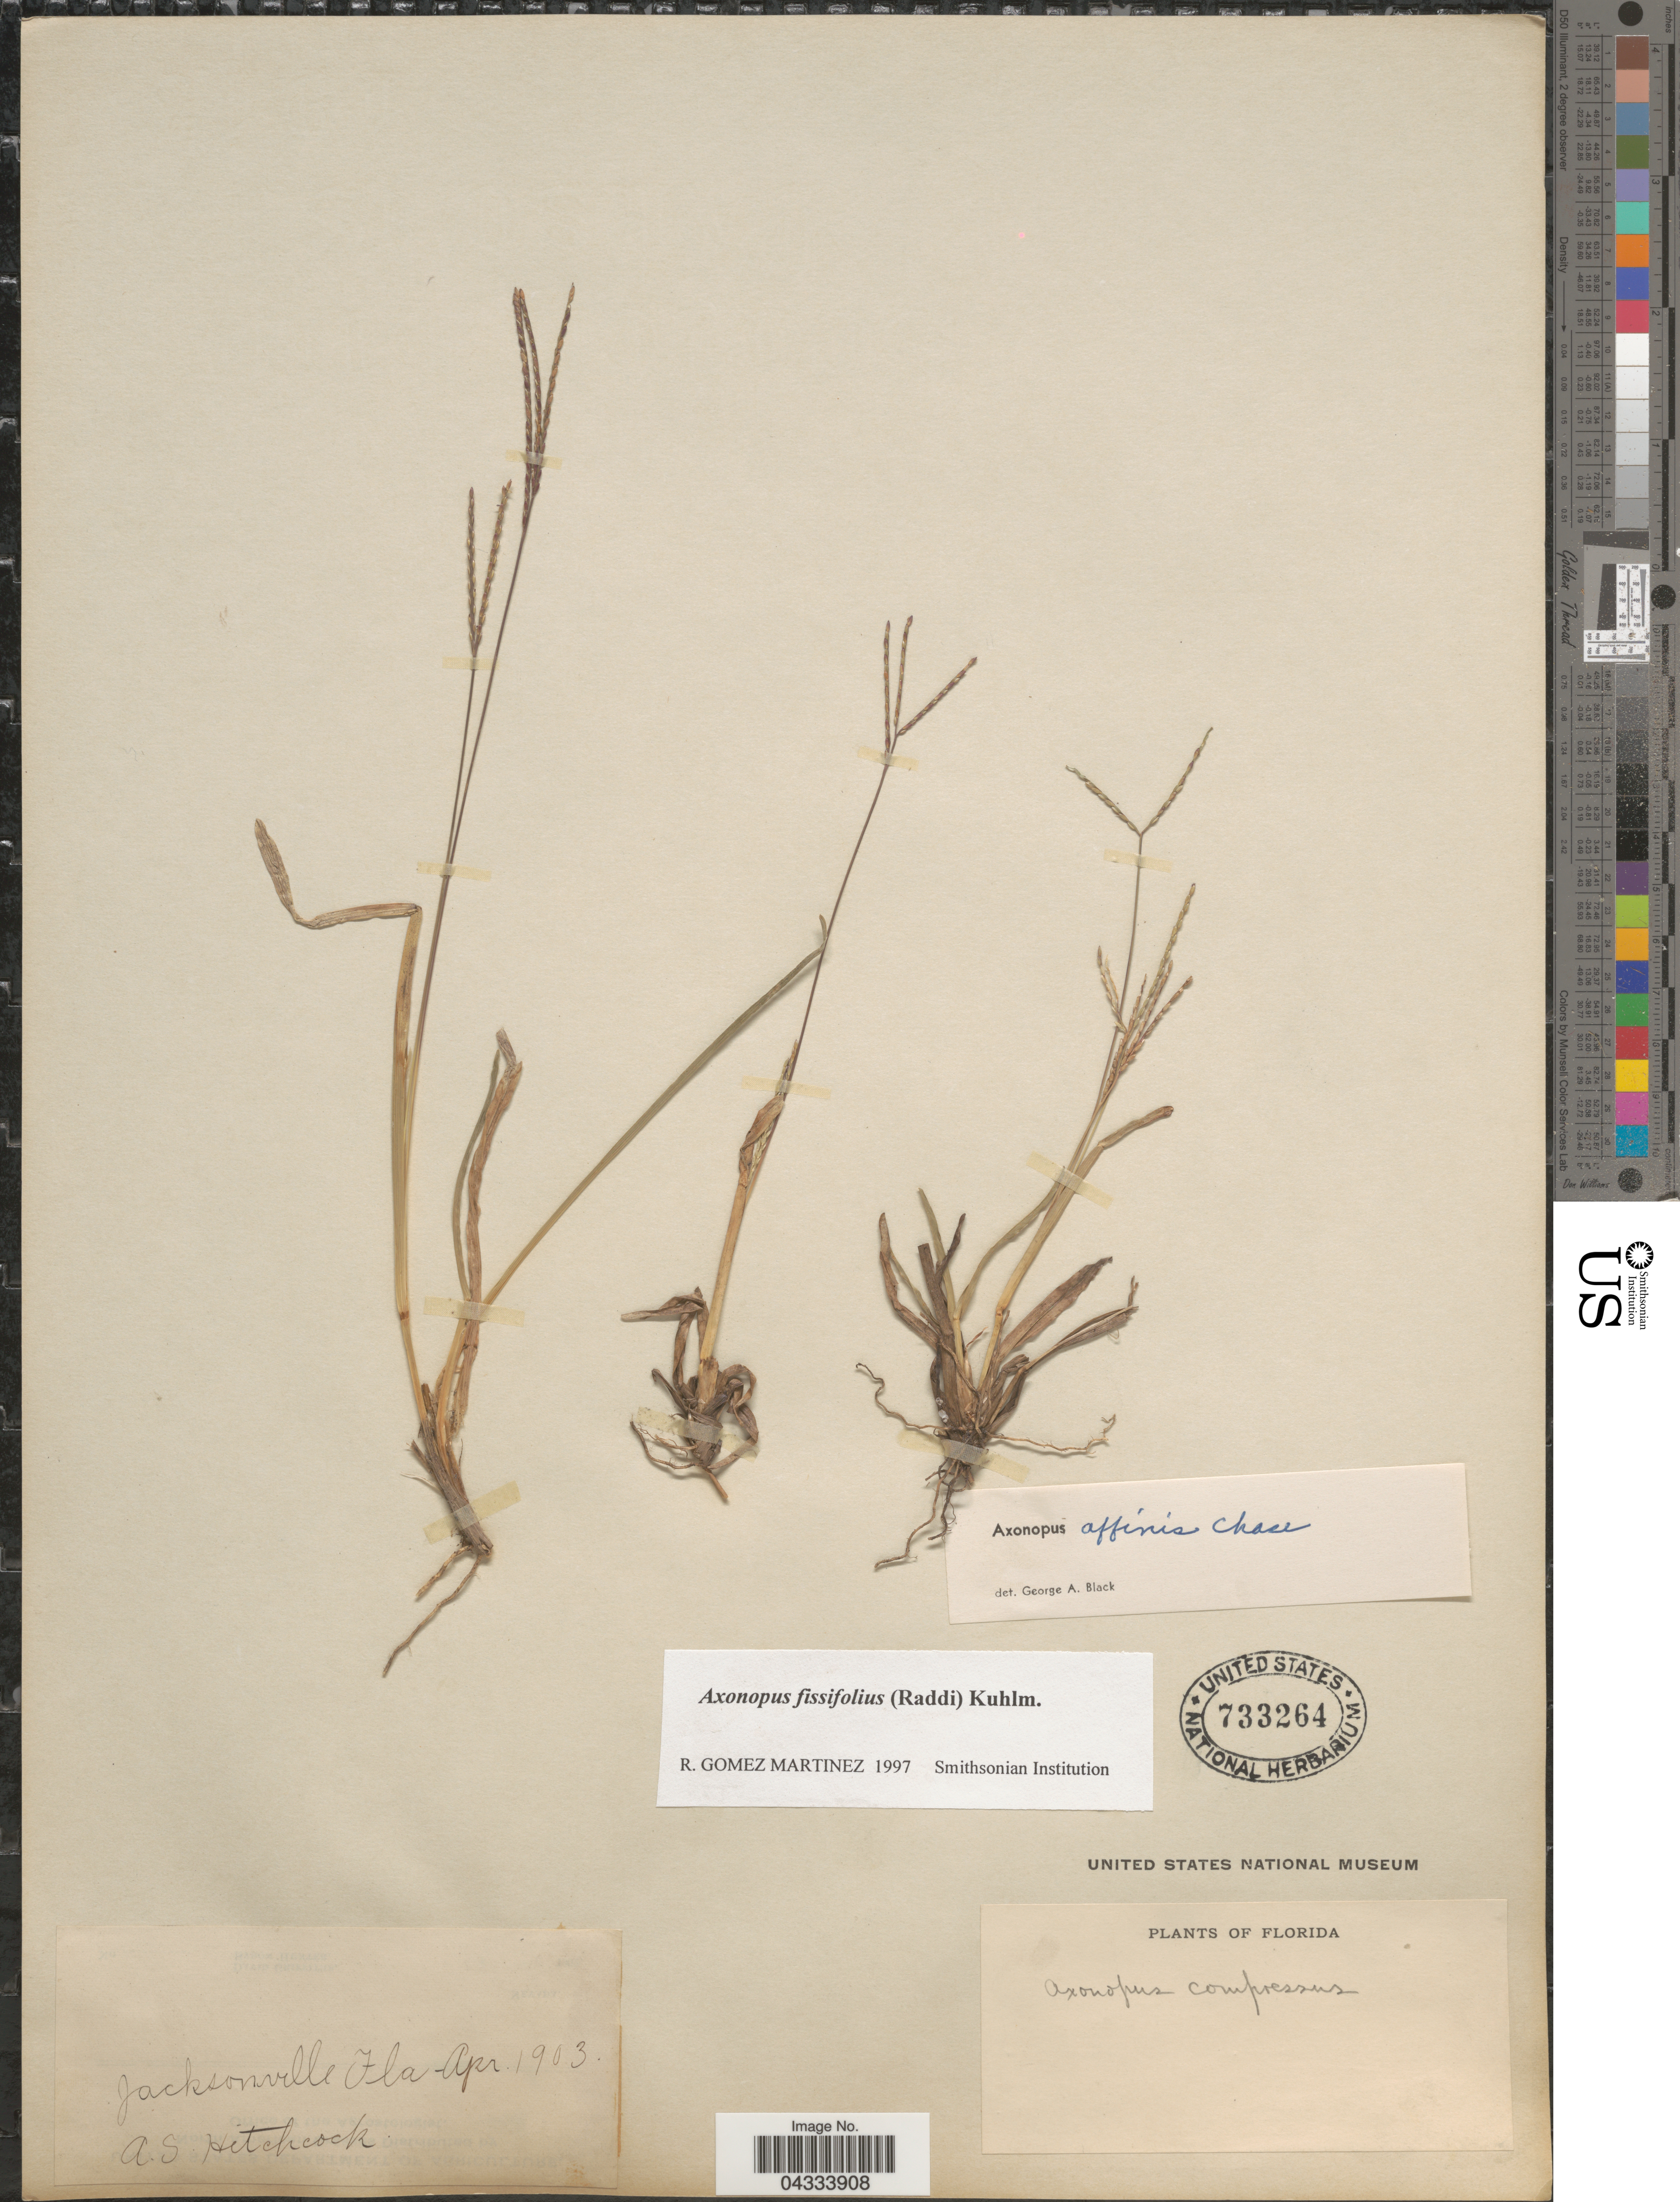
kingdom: Plantae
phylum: Tracheophyta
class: Liliopsida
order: Poales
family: Poaceae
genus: Axonopus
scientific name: Axonopus fissifolius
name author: (Raddi) Kuhlm.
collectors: A. S. Hitchcock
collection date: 1903-04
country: United States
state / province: Florida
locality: Jacksonville.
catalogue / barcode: US 733264